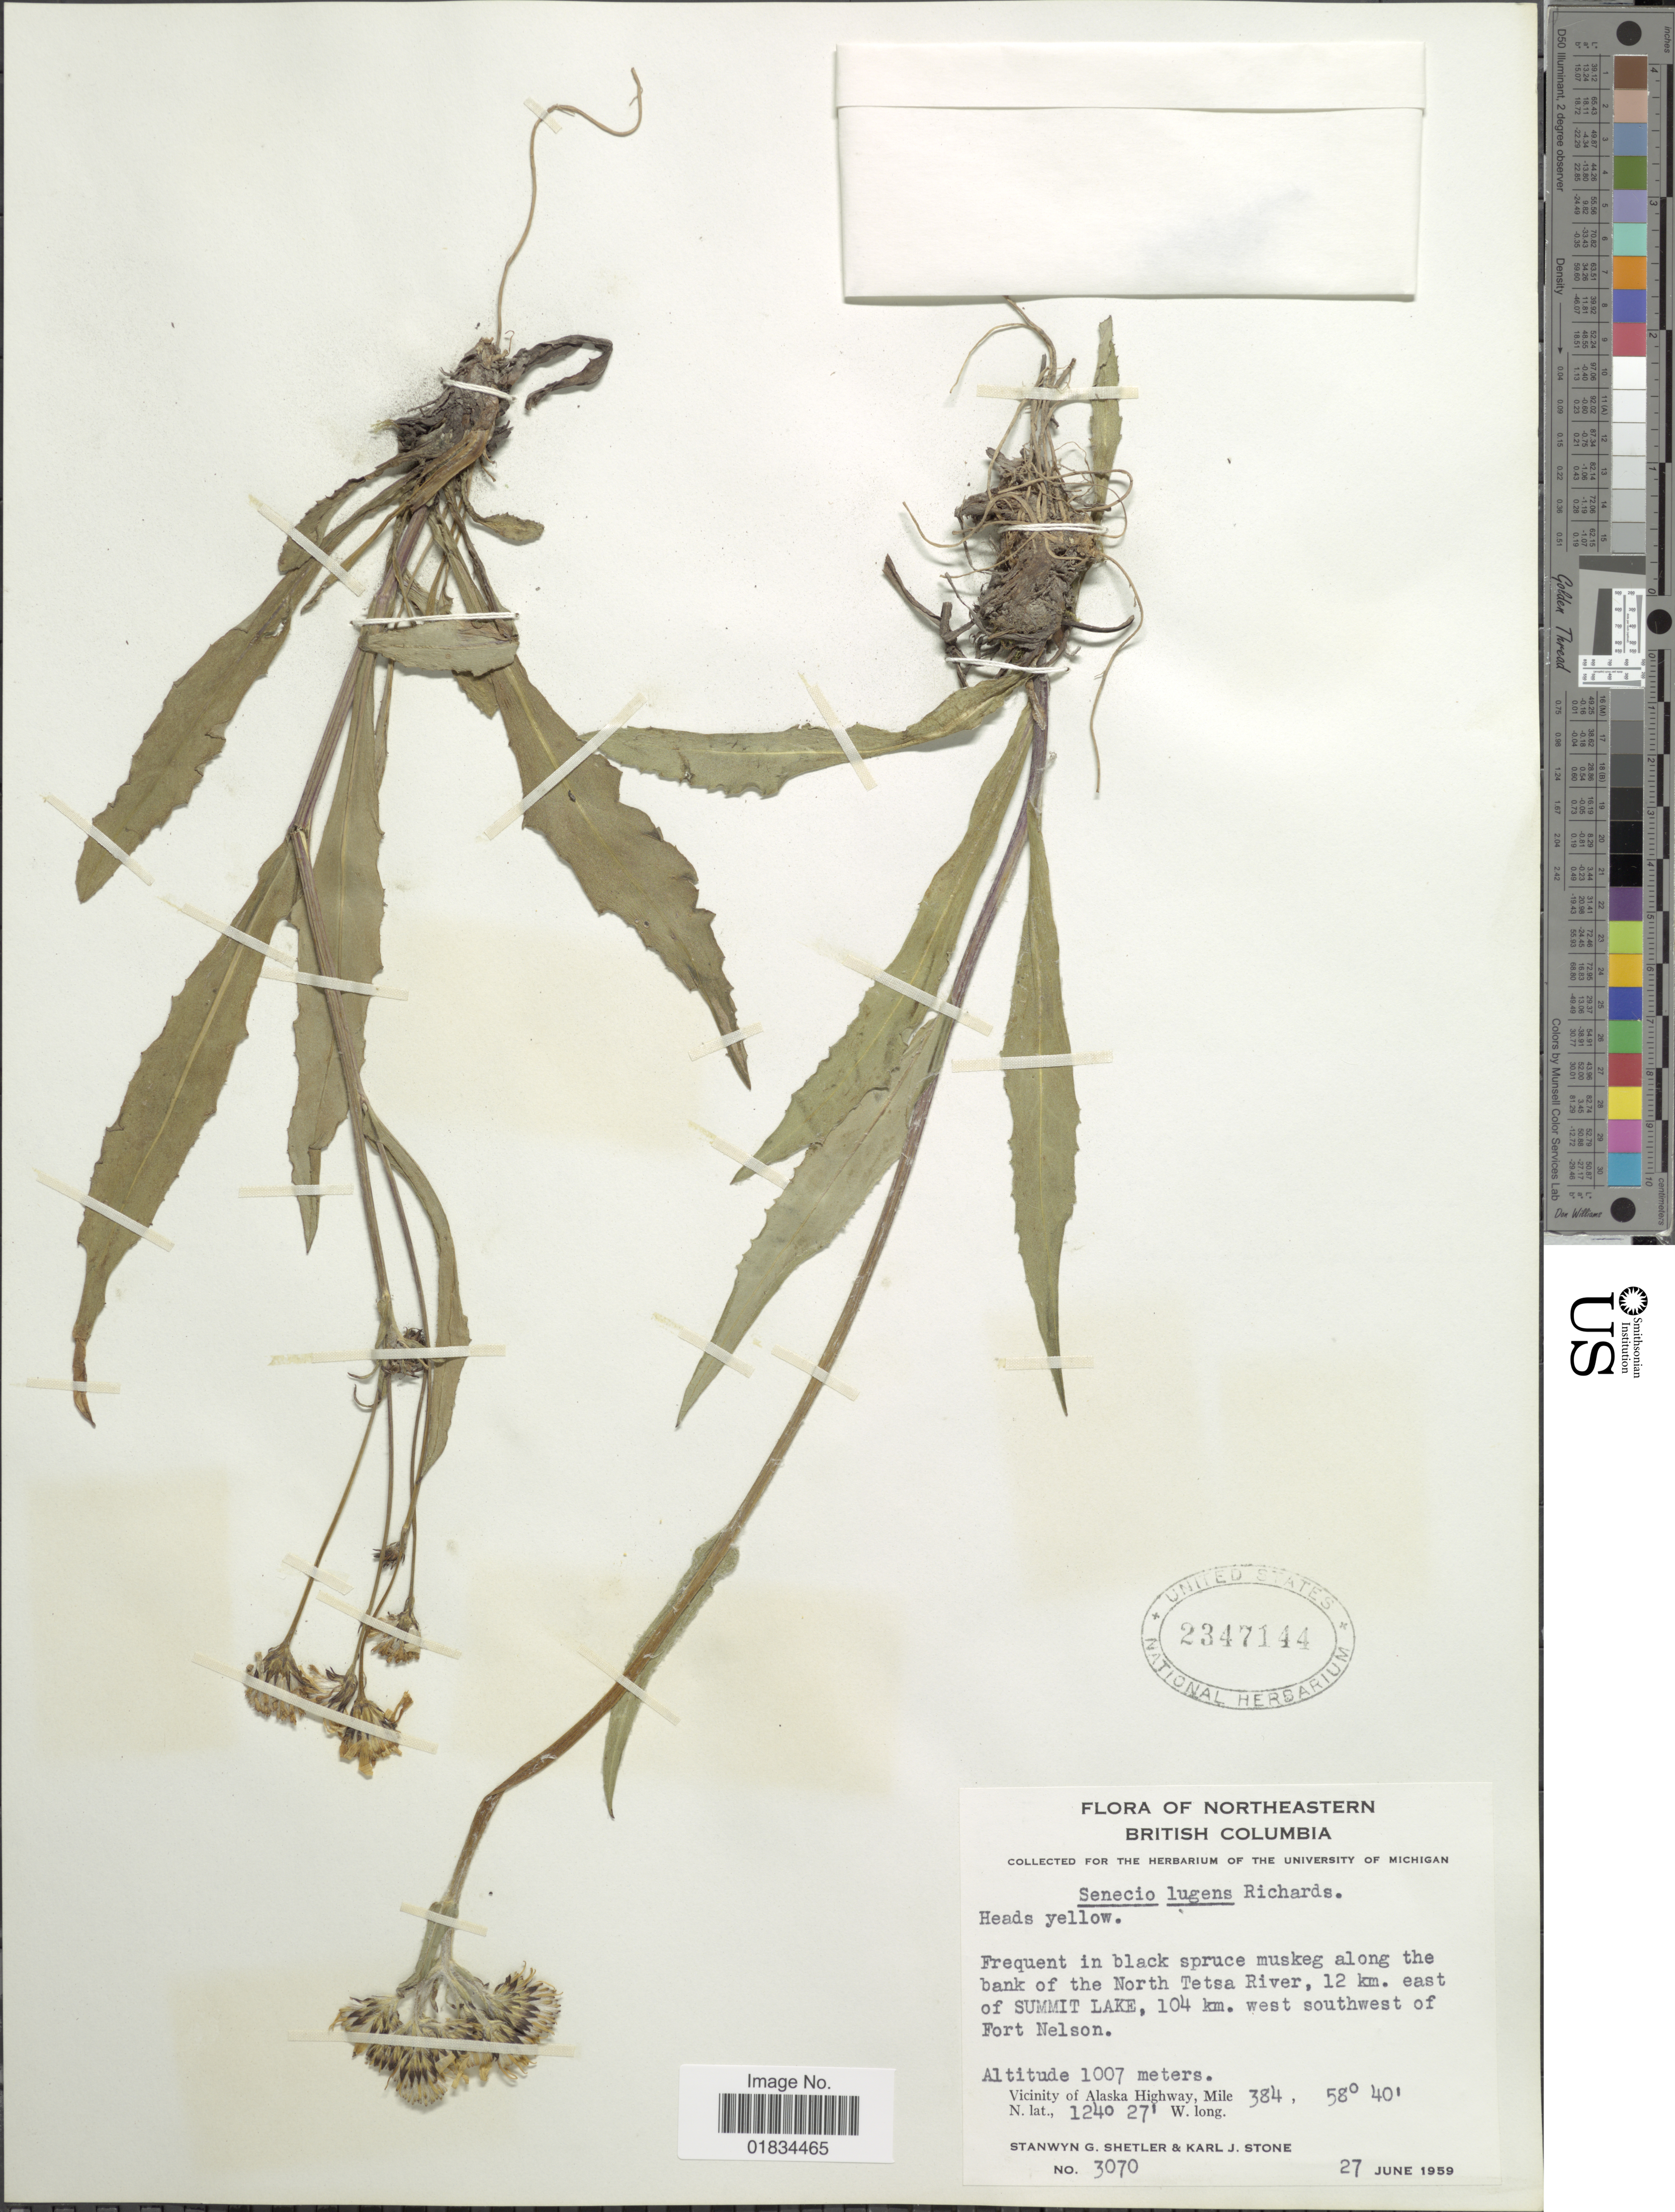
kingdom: Plantae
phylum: Tracheophyta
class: Magnoliopsida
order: Asterales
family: Asteraceae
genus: Senecio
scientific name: Senecio lugens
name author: Richardson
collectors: S. Shetler & K. J. Stone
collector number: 3070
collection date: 1959-06-27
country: Canada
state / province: British Columbia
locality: Along the bank of the North Tetsa River, 12 km east of Summit Lake, 104 km. west southwest of Fort Nelson. Vicinity of Alaska Highway, Mile 384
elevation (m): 1007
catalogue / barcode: US 2347144